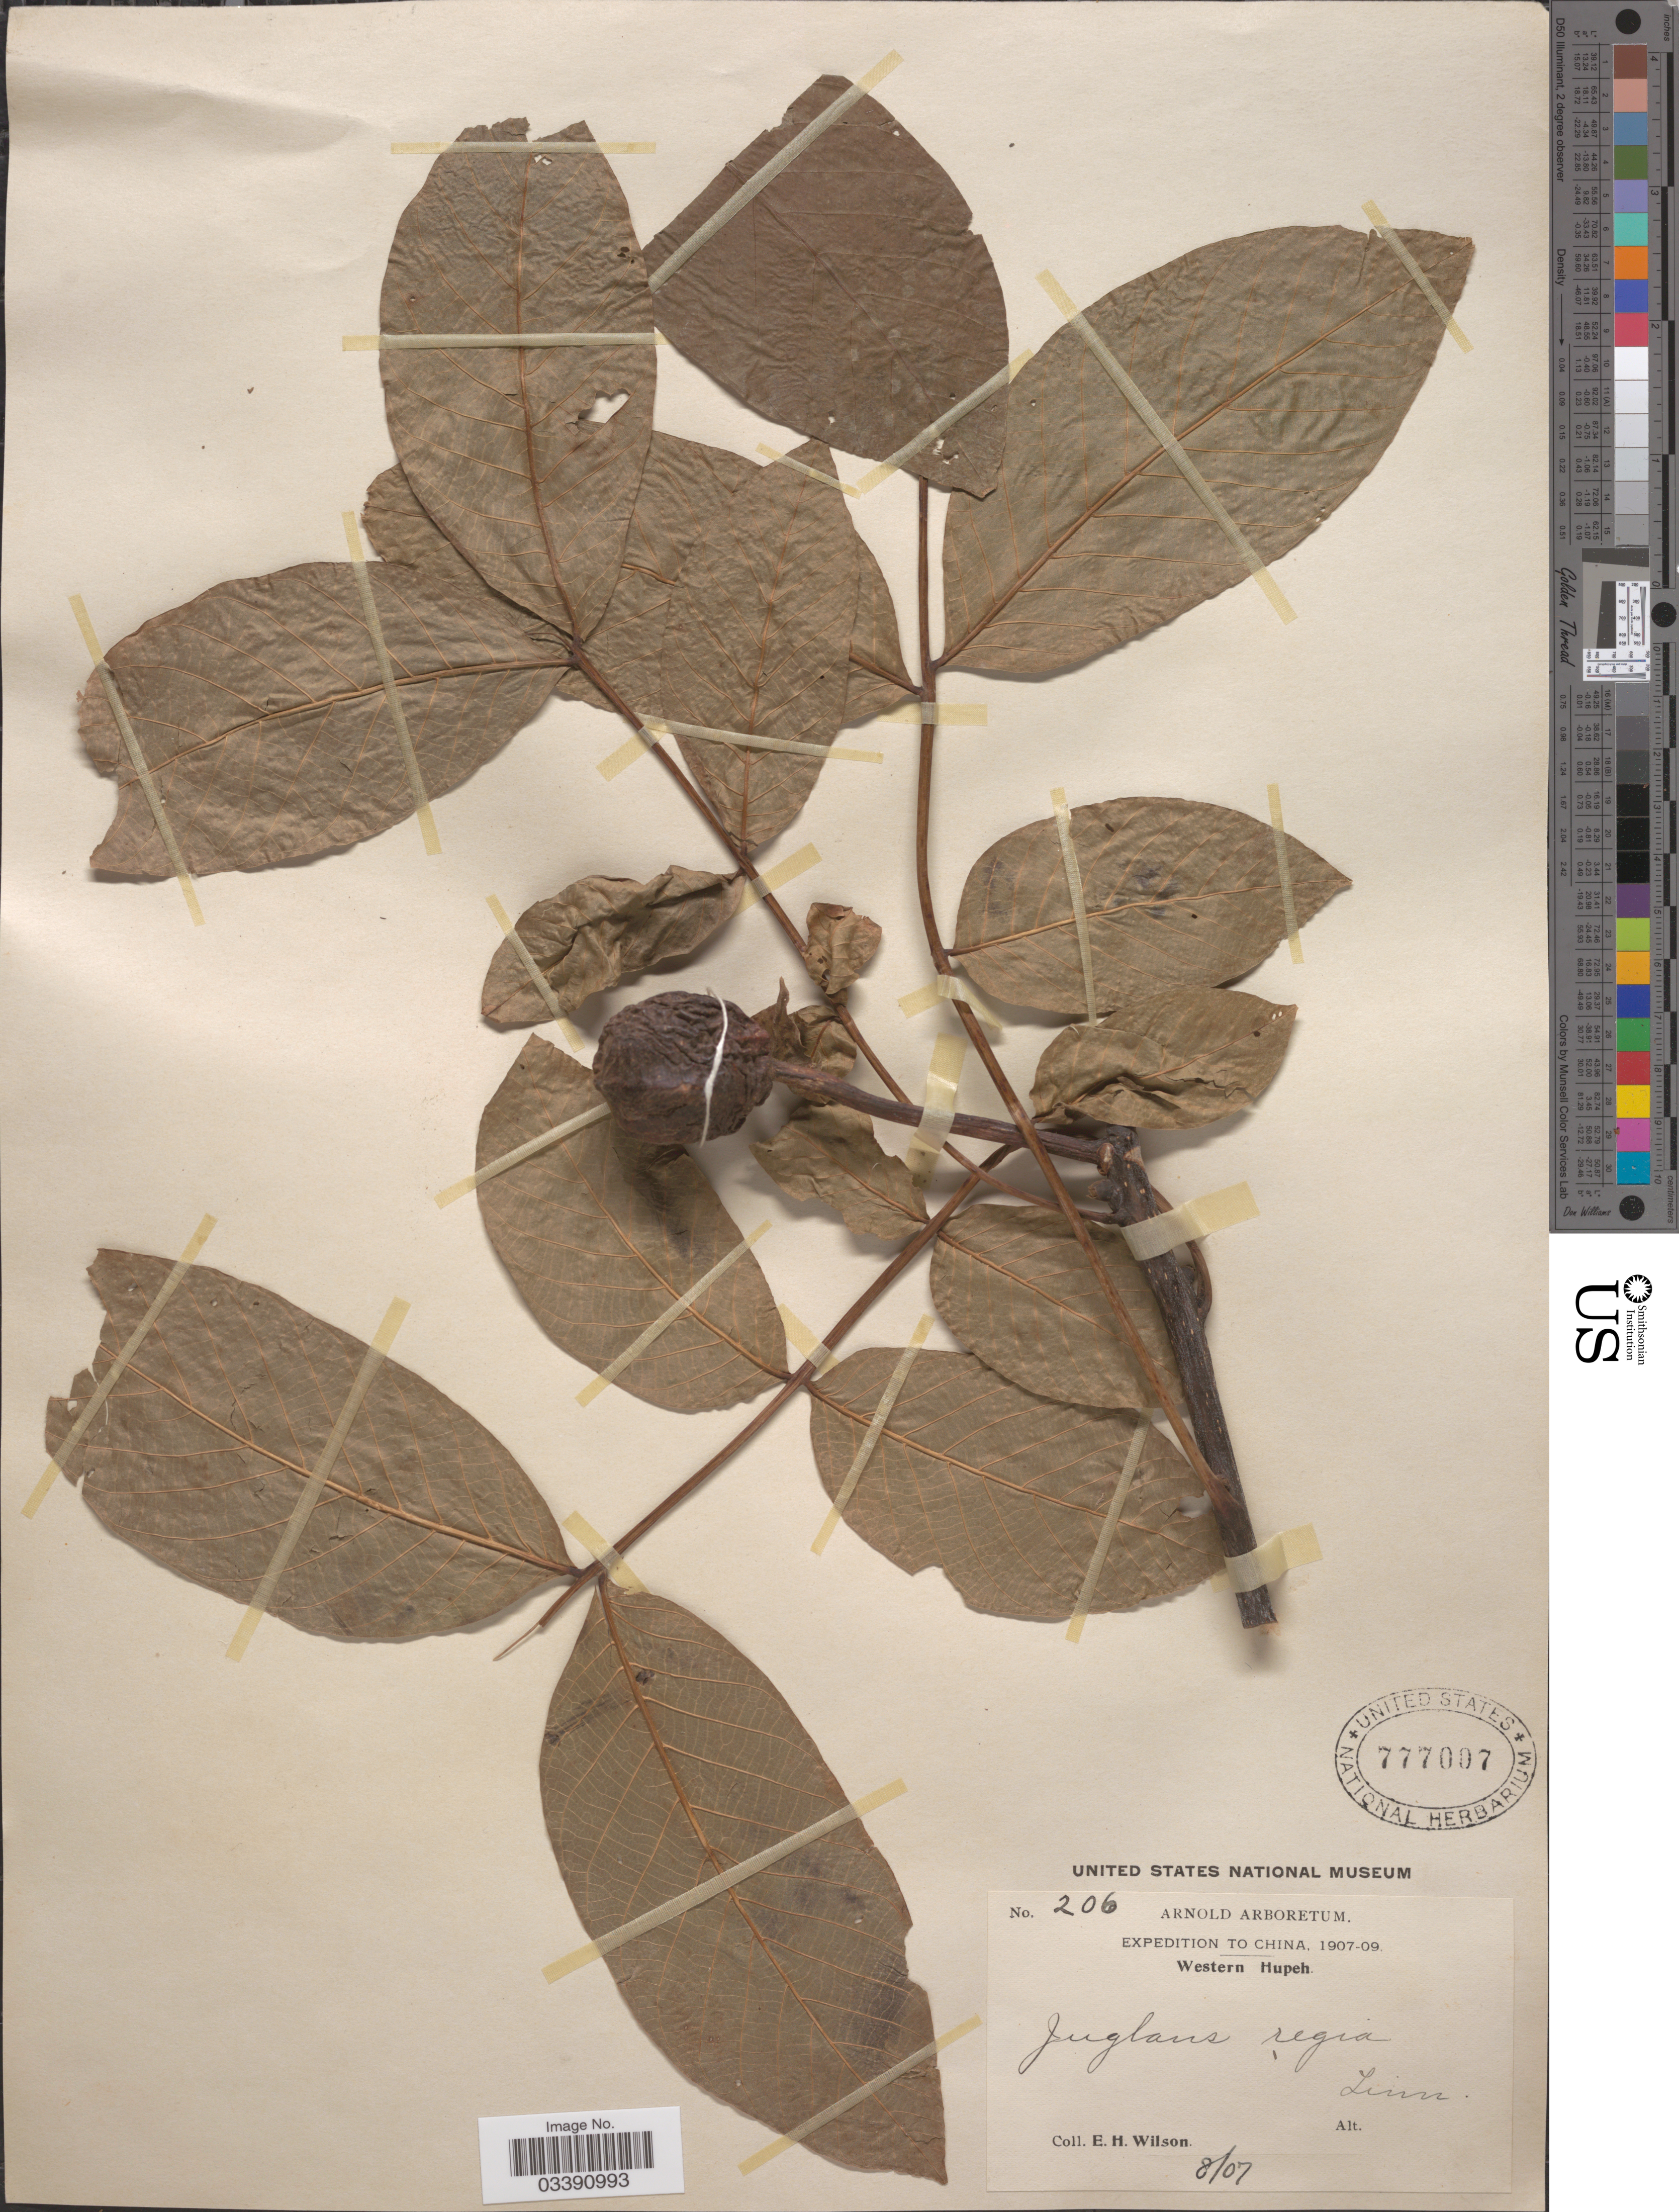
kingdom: Plantae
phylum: Tracheophyta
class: Magnoliopsida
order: Fagales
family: Juglandaceae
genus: Juglans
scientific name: Juglans regia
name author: L.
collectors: E. Wilson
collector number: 206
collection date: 1907-08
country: China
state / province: Hubei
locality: Western Hupeh.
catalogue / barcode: US 777007